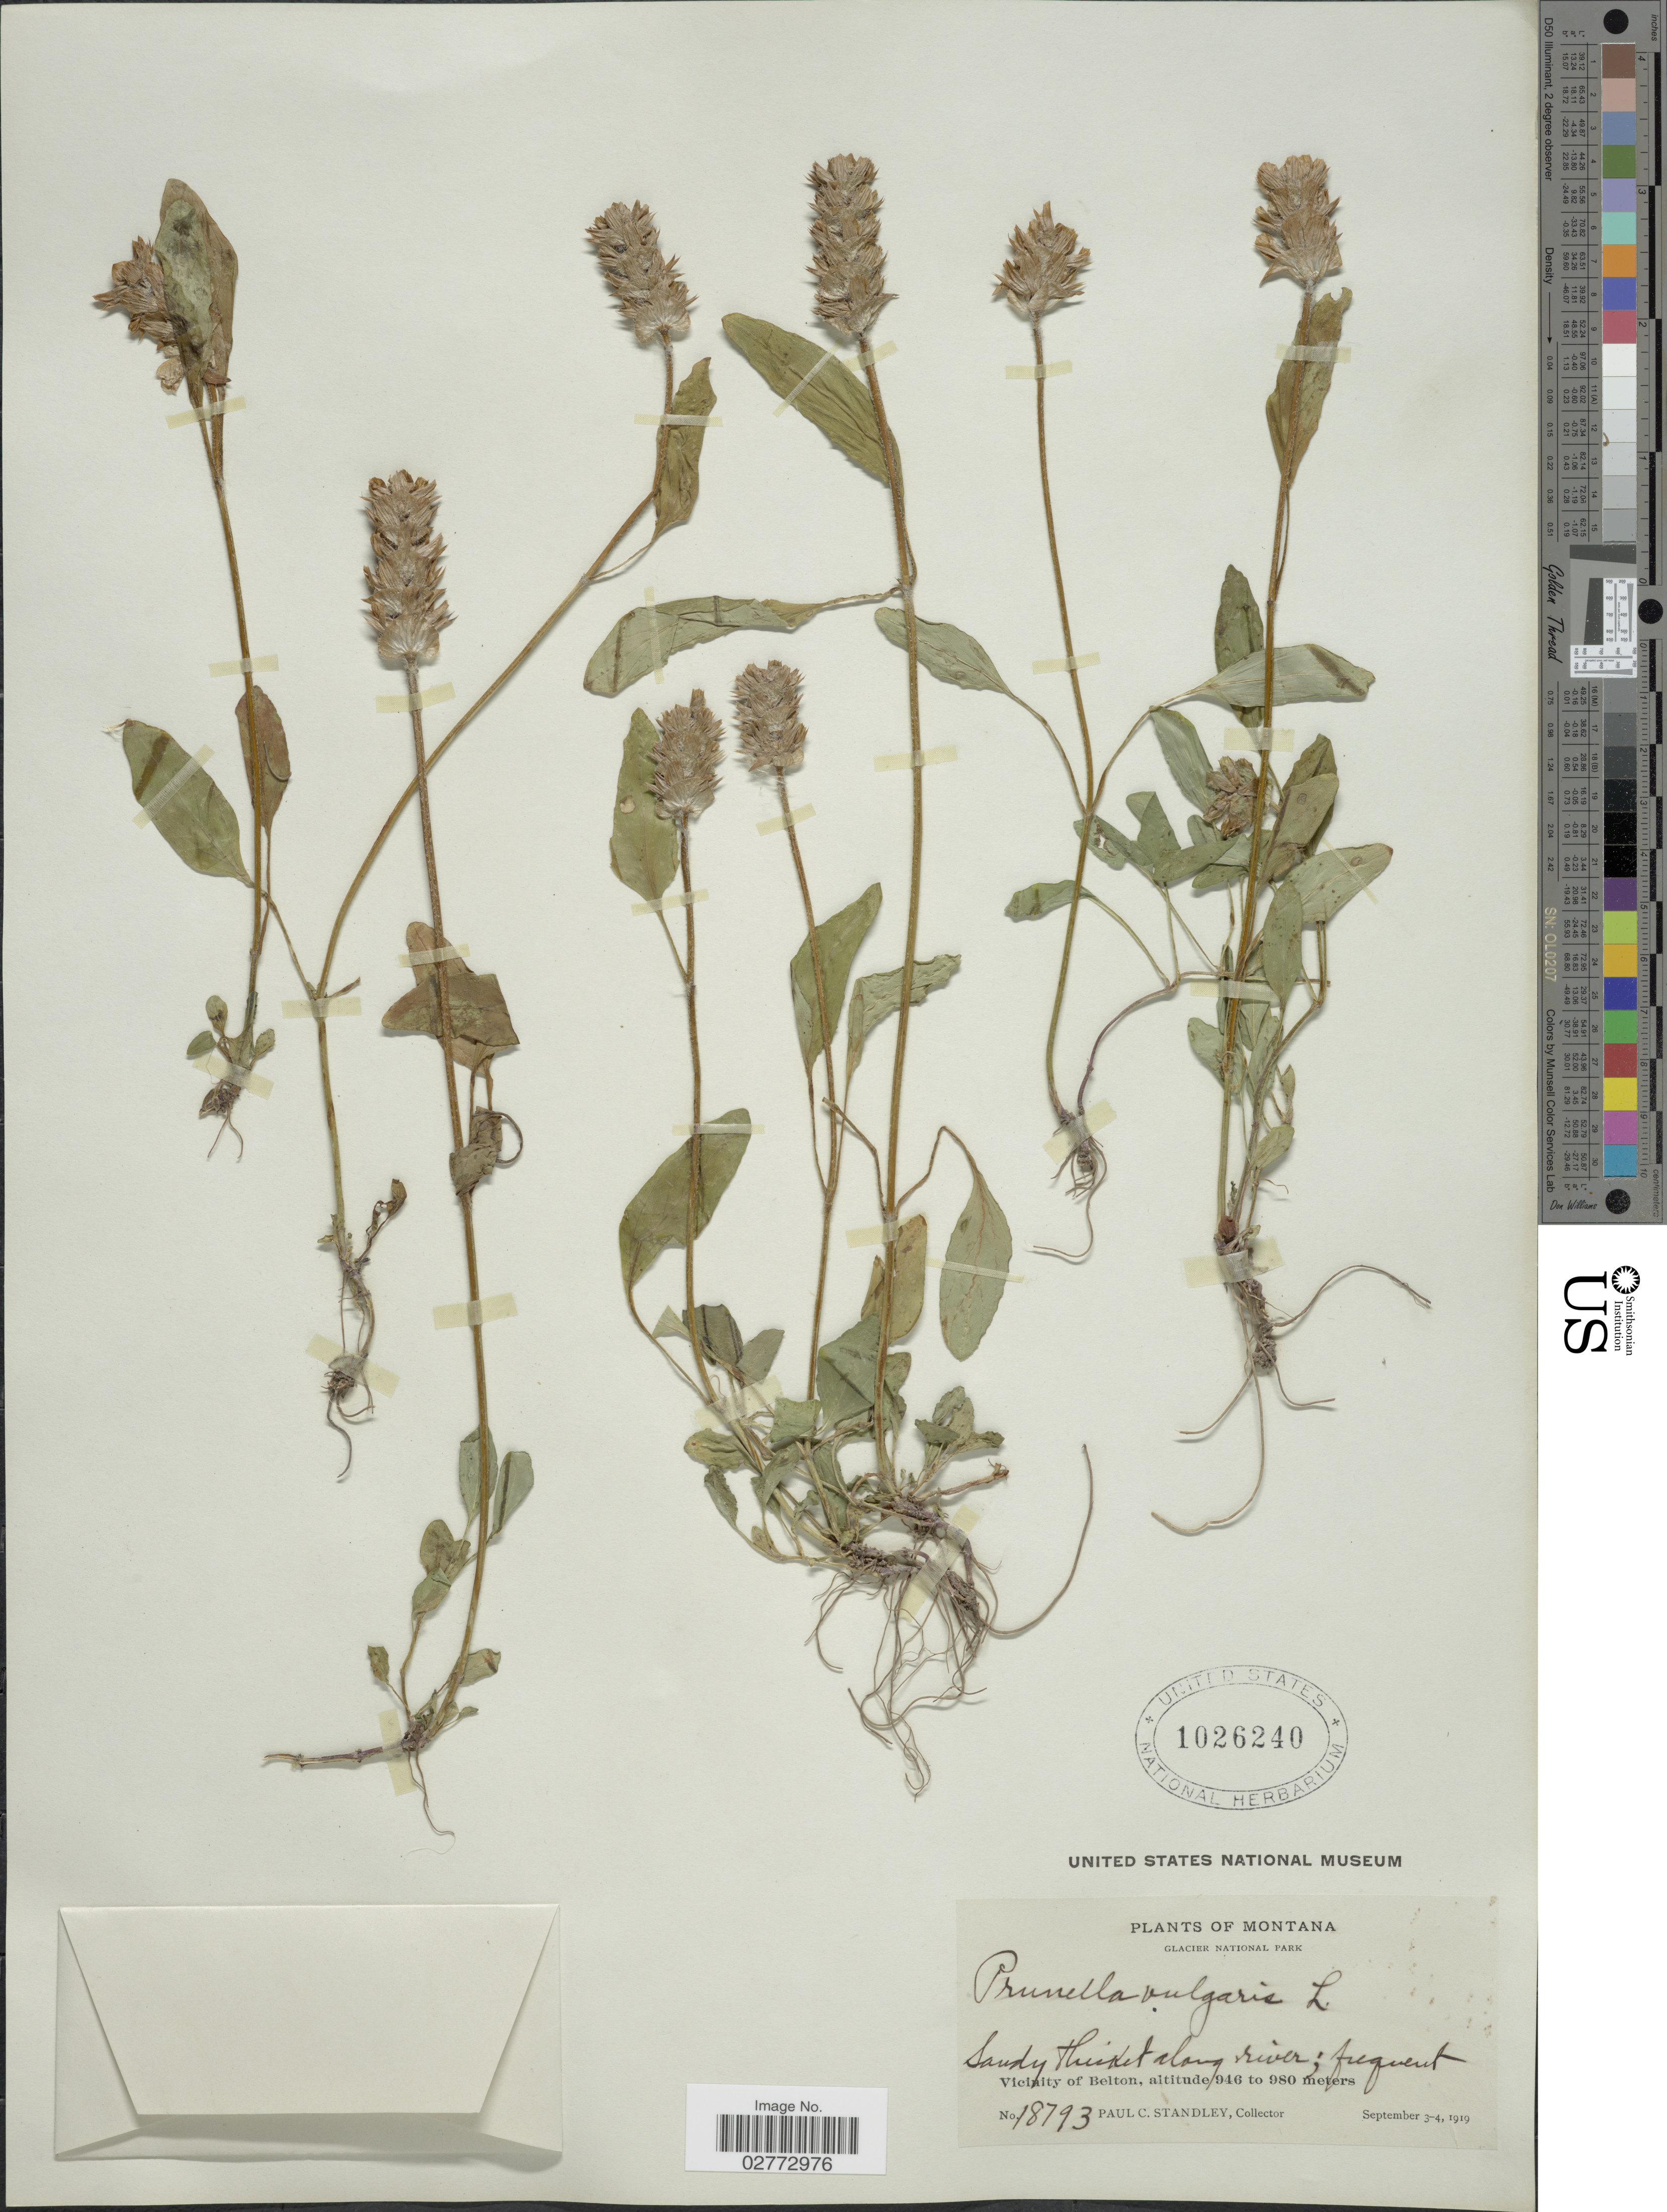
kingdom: Plantae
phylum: Tracheophyta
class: Magnoliopsida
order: Lamiales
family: Lamiaceae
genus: Prunella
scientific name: Prunella vulgaris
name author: L.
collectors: P. C. Standley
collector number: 18793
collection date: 1919-09-03/1919-09-04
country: United States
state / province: Montana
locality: Glacier National Park. Sandy thicket along river. Vicinity of Belton.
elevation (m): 946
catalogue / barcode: US 1026240